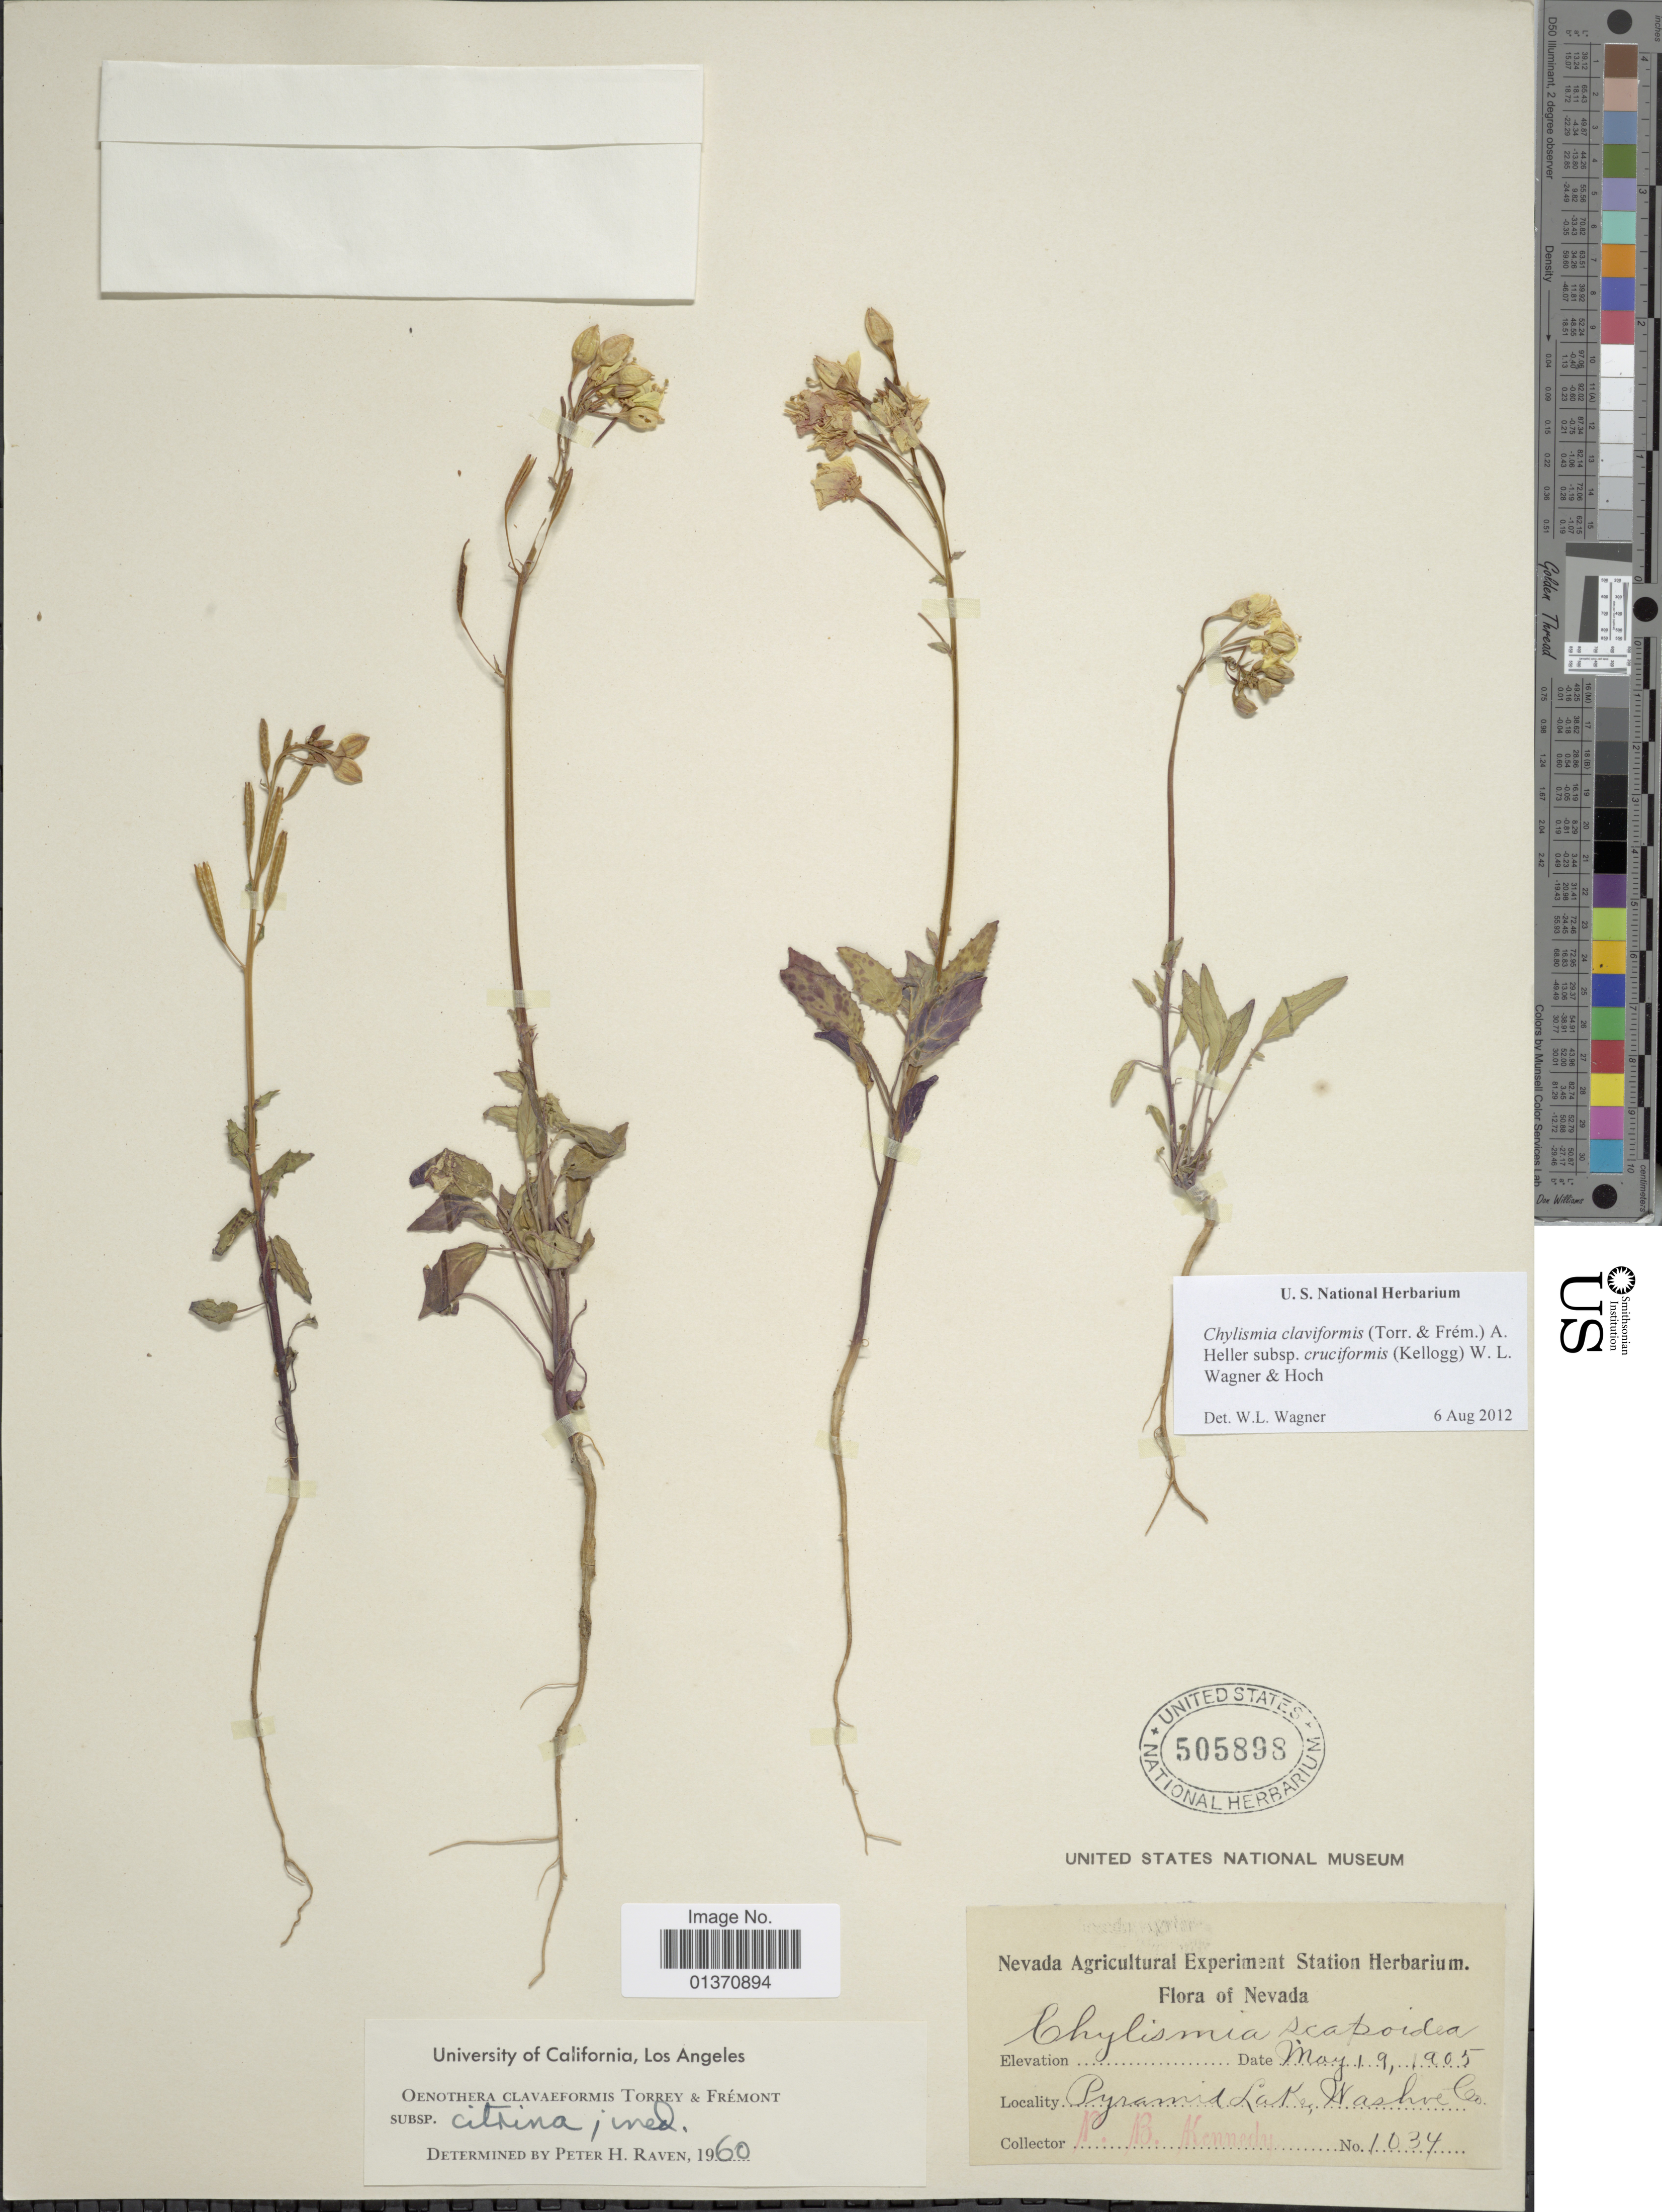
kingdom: Plantae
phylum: Tracheophyta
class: Magnoliopsida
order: Myrtales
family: Onagraceae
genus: Chylismia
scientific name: Chylismia claviformis subsp. cruciformis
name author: (Kellog) W.L. Wagner & Hoch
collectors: P. B. Kennedy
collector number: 1034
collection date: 1905-05-19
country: United States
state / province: Nevada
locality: Pyramid Lake, Washoe Co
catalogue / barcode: US 505898